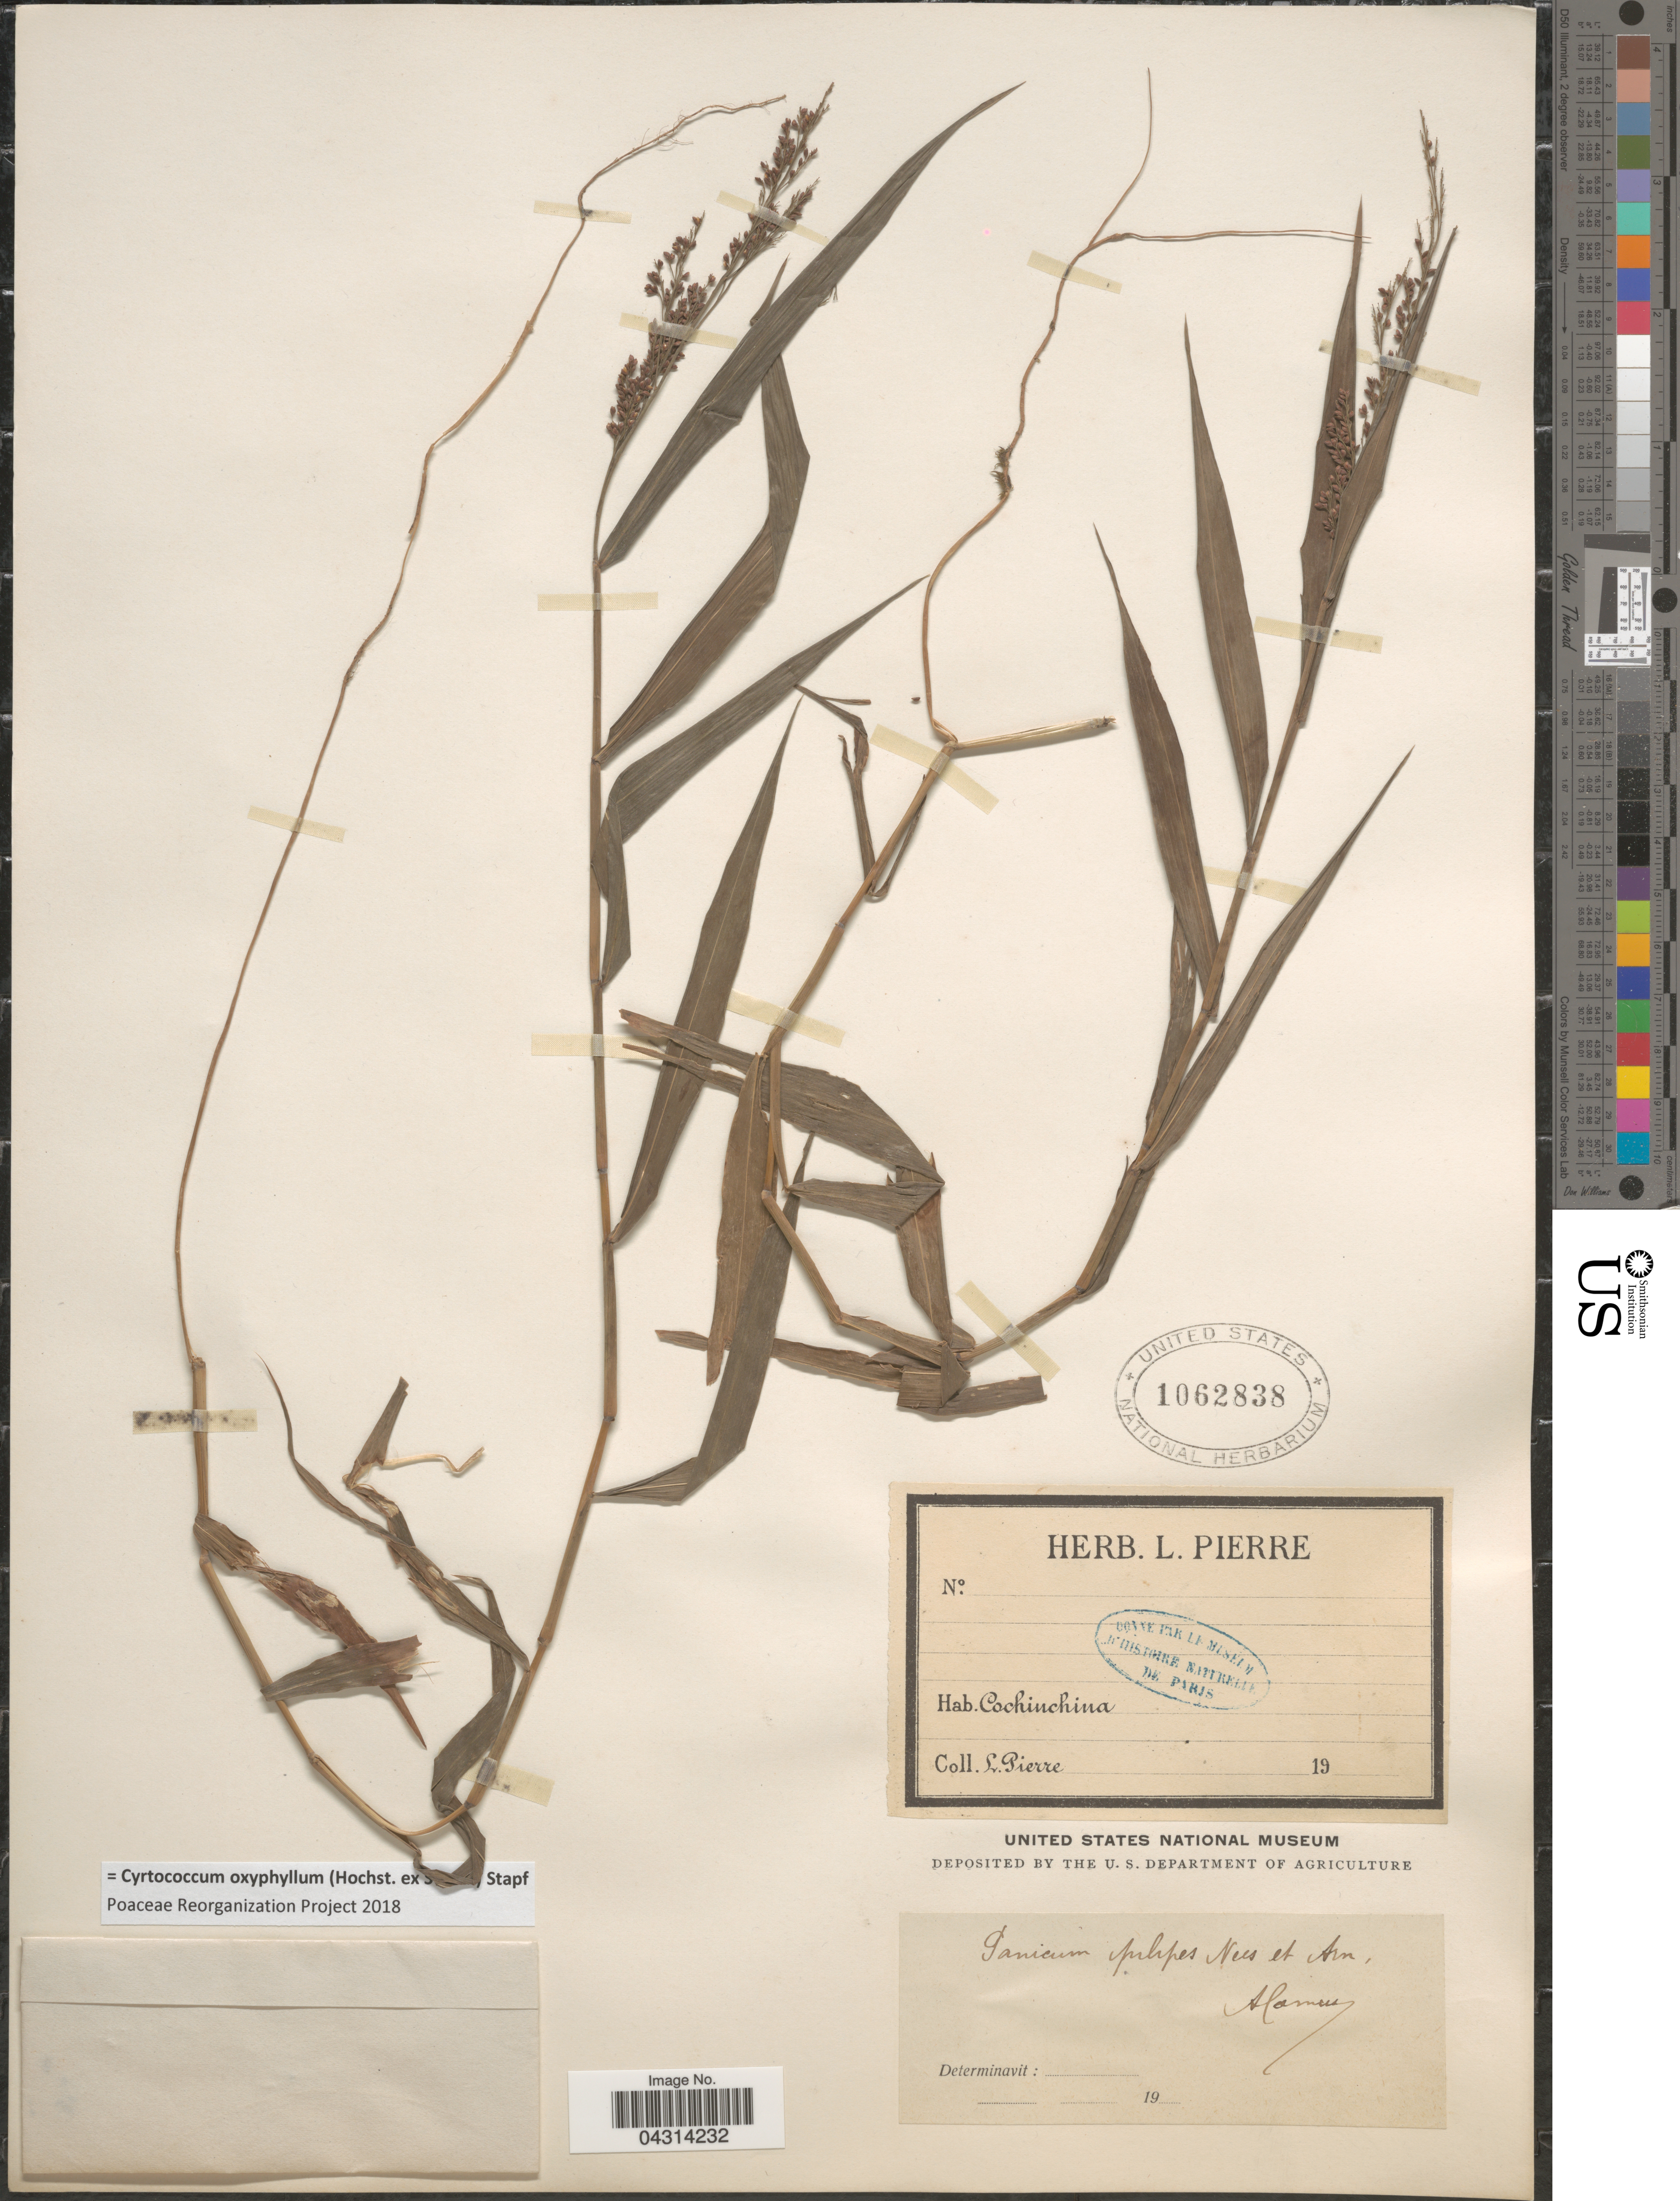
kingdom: Plantae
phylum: Tracheophyta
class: Liliopsida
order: Poales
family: Poaceae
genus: Cyrtococcum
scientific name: Cyrtococcum oxyphyllum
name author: (Steud.) Stapf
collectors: L. Pierre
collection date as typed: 19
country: Vietnam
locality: Cochinchina.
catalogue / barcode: US 1062838